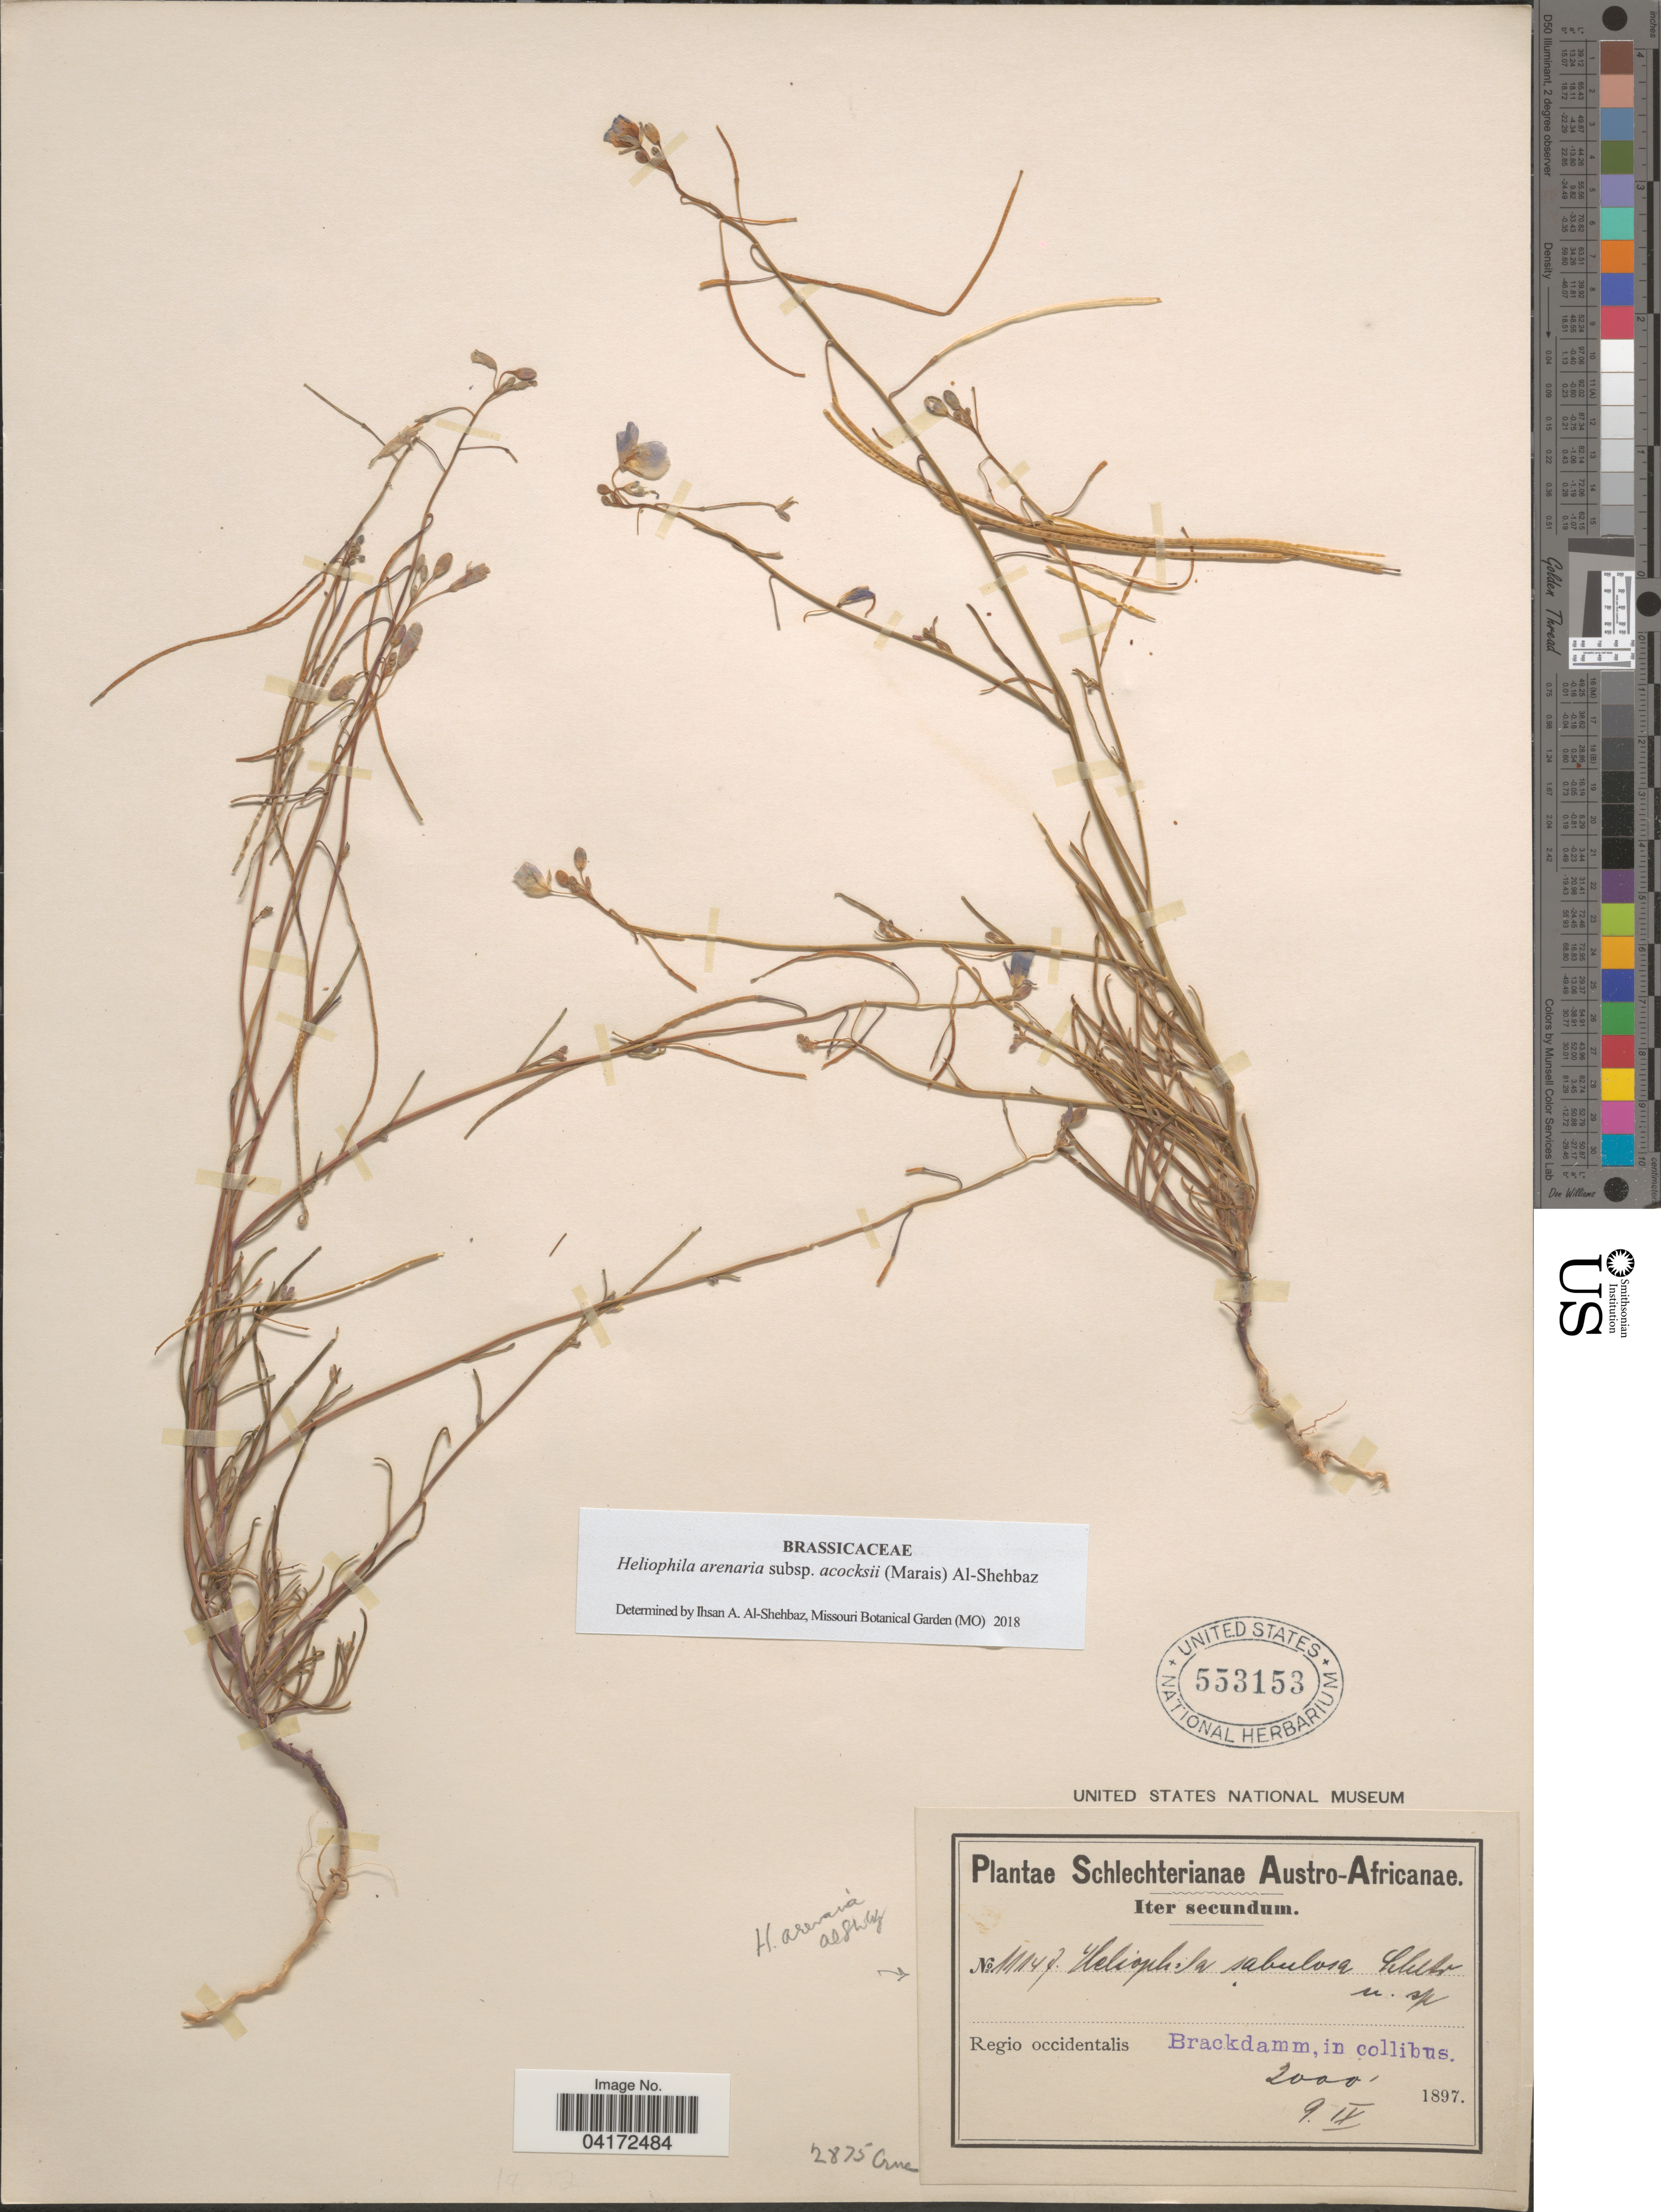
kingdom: Plantae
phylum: Tracheophyta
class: Magnoliopsida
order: Brassicales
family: Brassicaceae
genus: Heliophila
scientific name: Heliophila arenaria var. acocksii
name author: Marais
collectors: Schlechter, --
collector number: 11147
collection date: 1897-09-09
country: South Africa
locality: Austro-Africanae. Iter secundum. Regio occidentalis Brackdamm.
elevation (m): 610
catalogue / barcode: US 553153